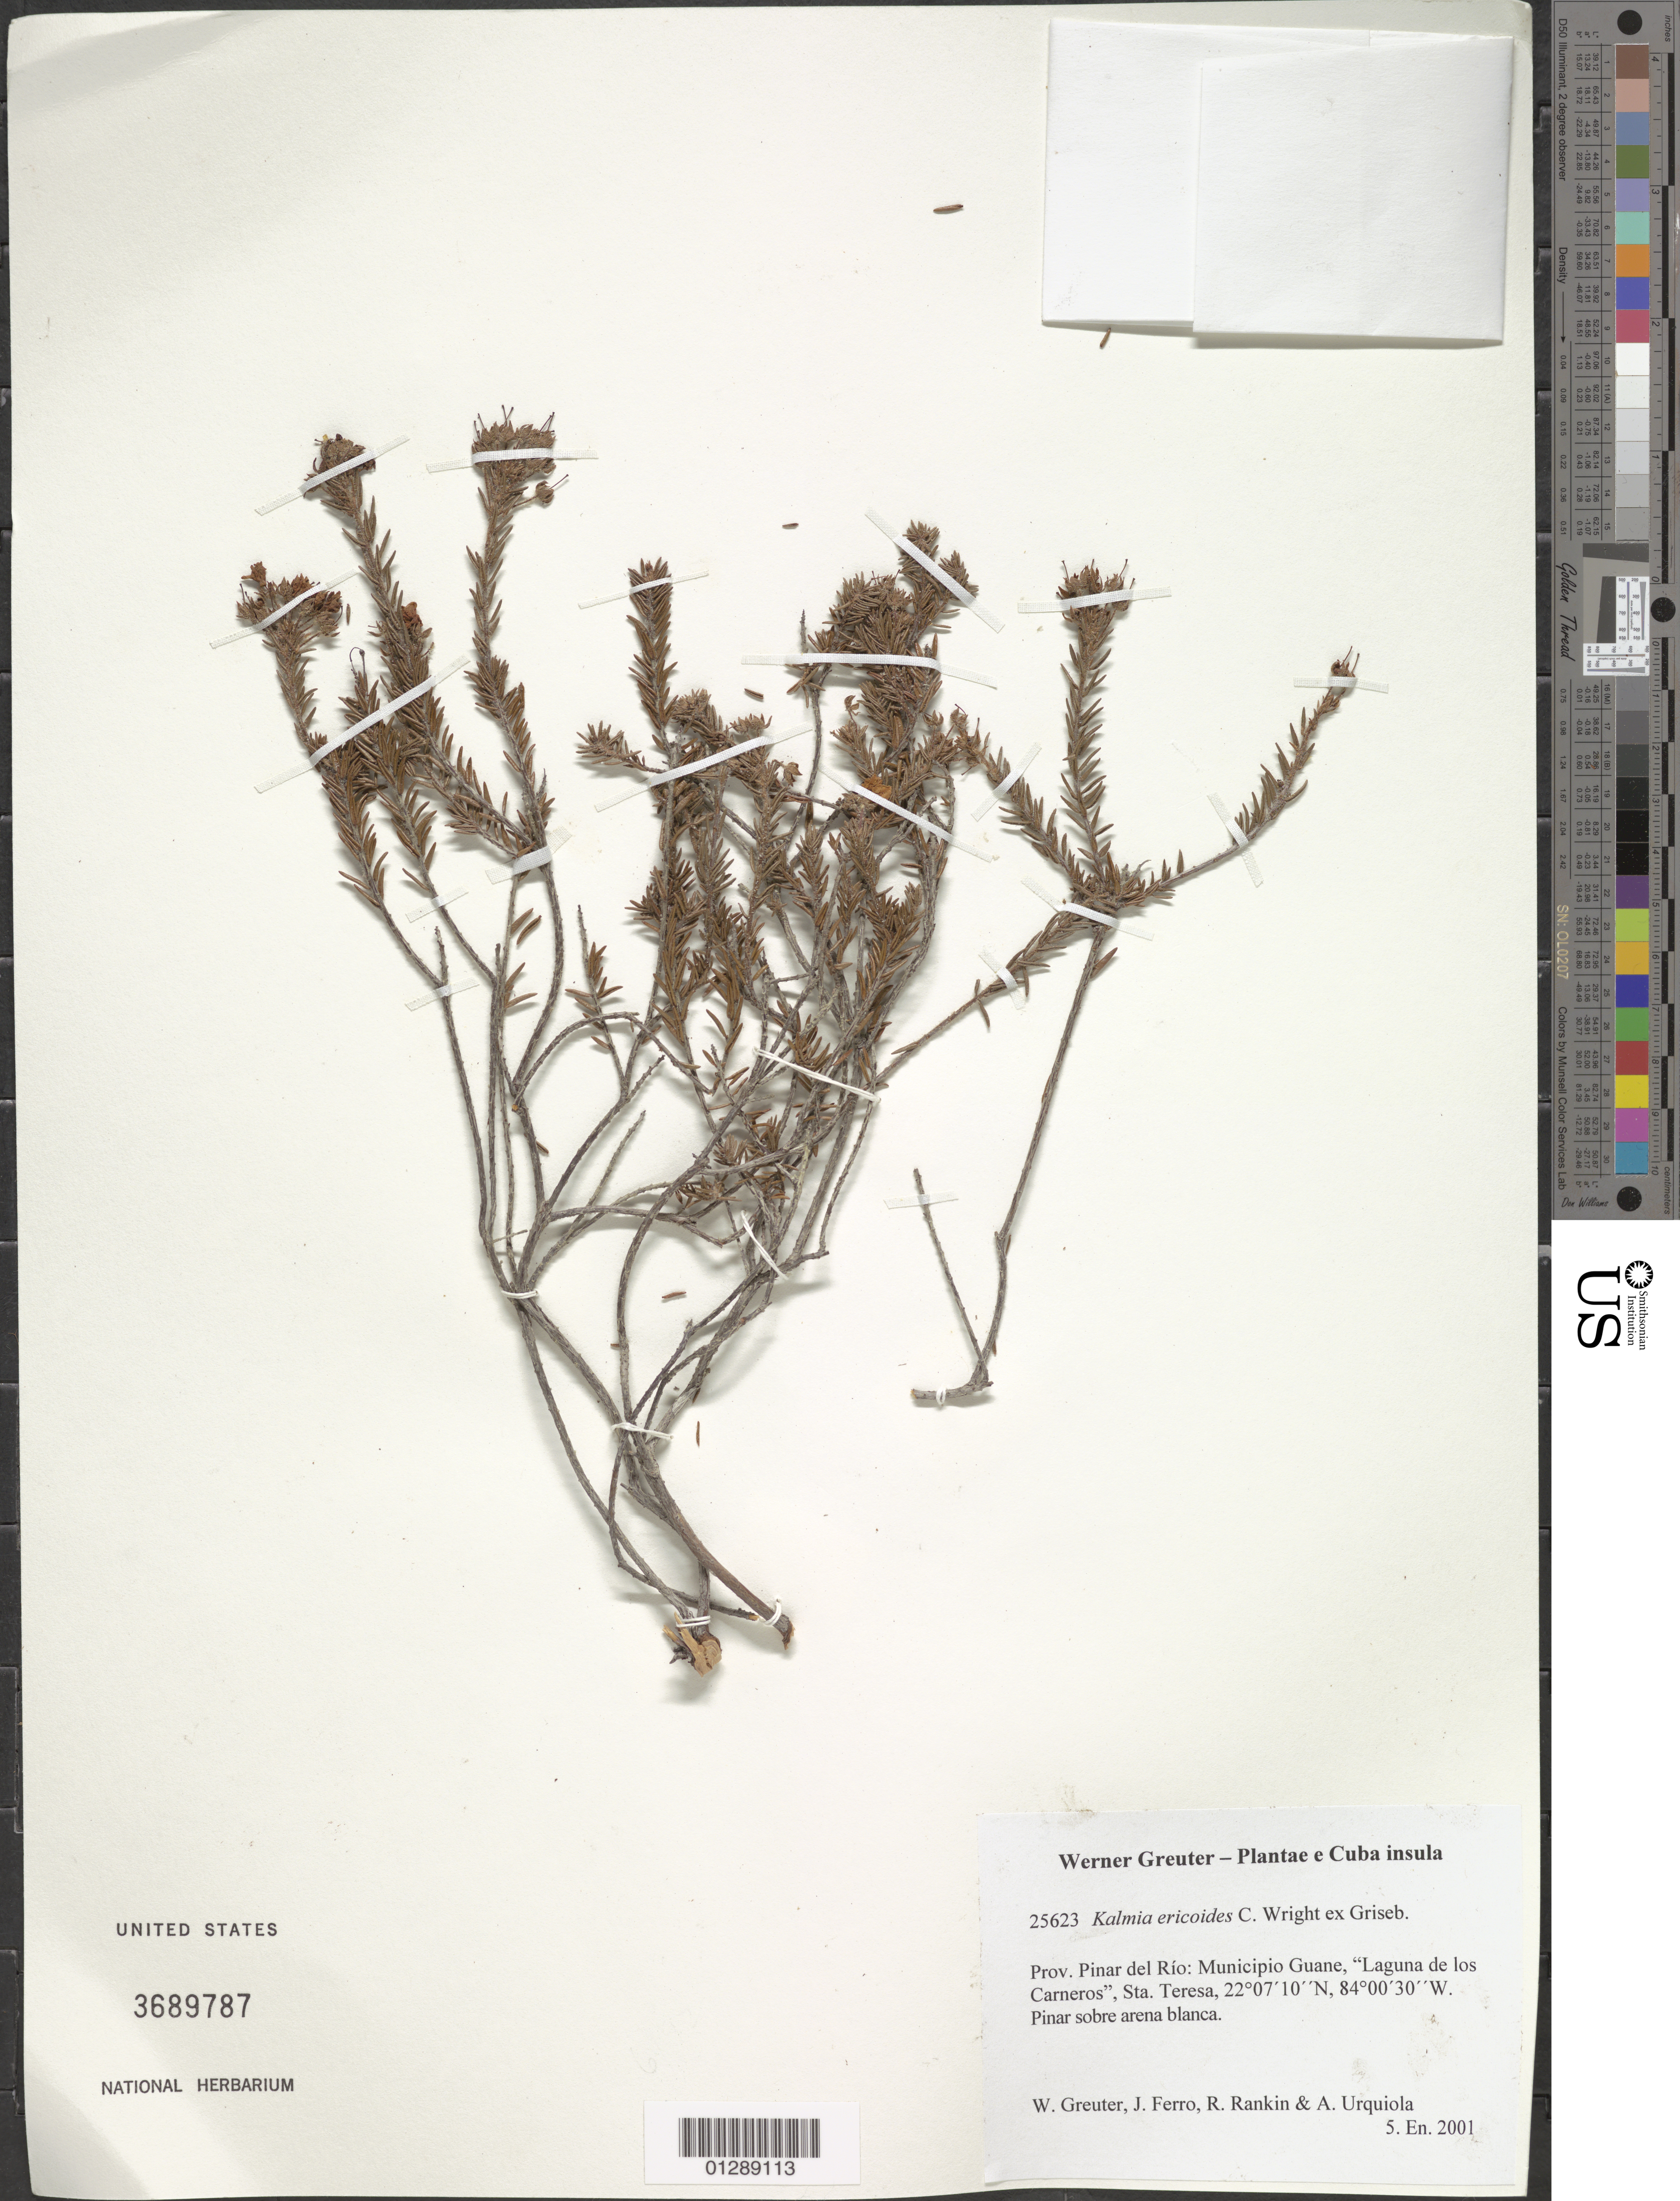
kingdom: Plantae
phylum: Tracheophyta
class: Magnoliopsida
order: Ericales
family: Ericaceae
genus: Kalmia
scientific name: Kalmia ericoides var. ericoides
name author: C. Wright ex Griseb.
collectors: W. R. Greuter, J. Ferro, R. Rankin Rodriguez & A. Urquiola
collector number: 25623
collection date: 2001-01-05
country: Cuba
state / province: Pinar del Rio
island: Cuba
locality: Municipio Guane, "Laguna de los Carneros", Sta. Teresa.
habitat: Pinar sobre arena blanca.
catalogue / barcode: US 3689787